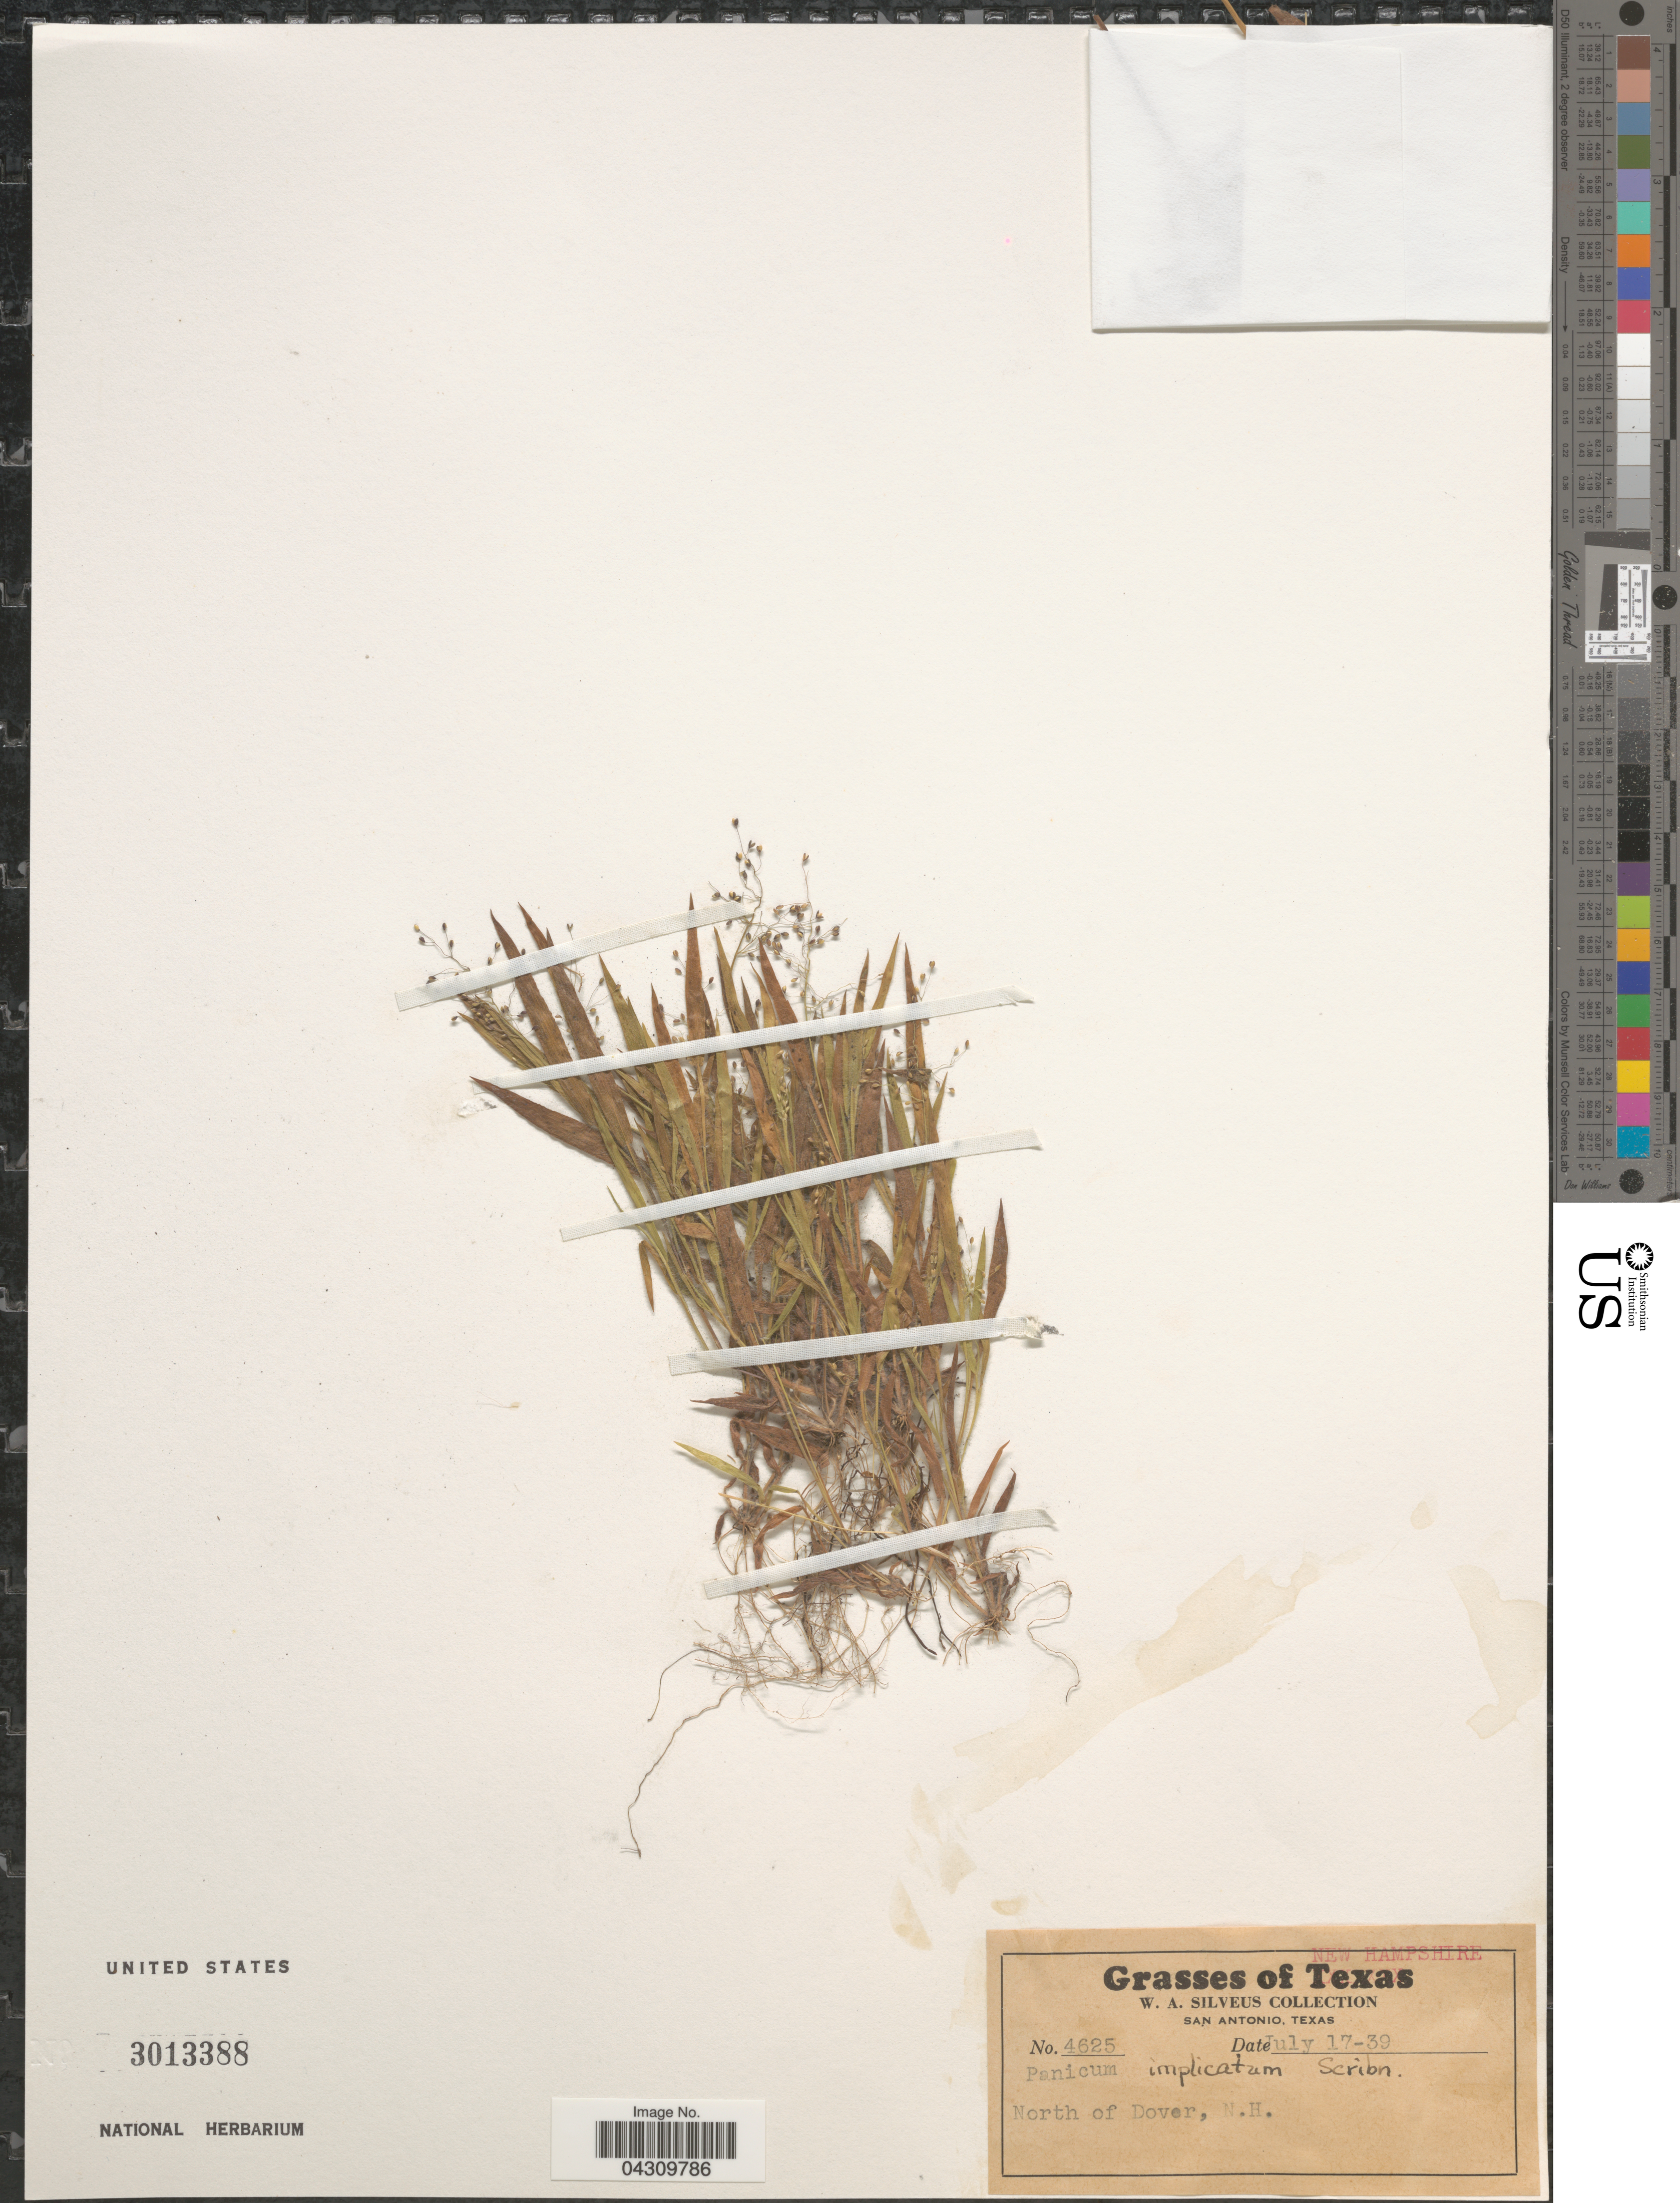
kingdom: Plantae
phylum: Tracheophyta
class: Liliopsida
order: Poales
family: Poaceae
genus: Dichanthelium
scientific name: Dichanthelium acuminatum var. acuminatum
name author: (Sw.) Gould & C.A. Clark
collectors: W. Silveus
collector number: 4625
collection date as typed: Transcribed d/m/y: 17/7/39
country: United States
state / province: New Hampshire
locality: North of Dover.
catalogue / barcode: US 3013388